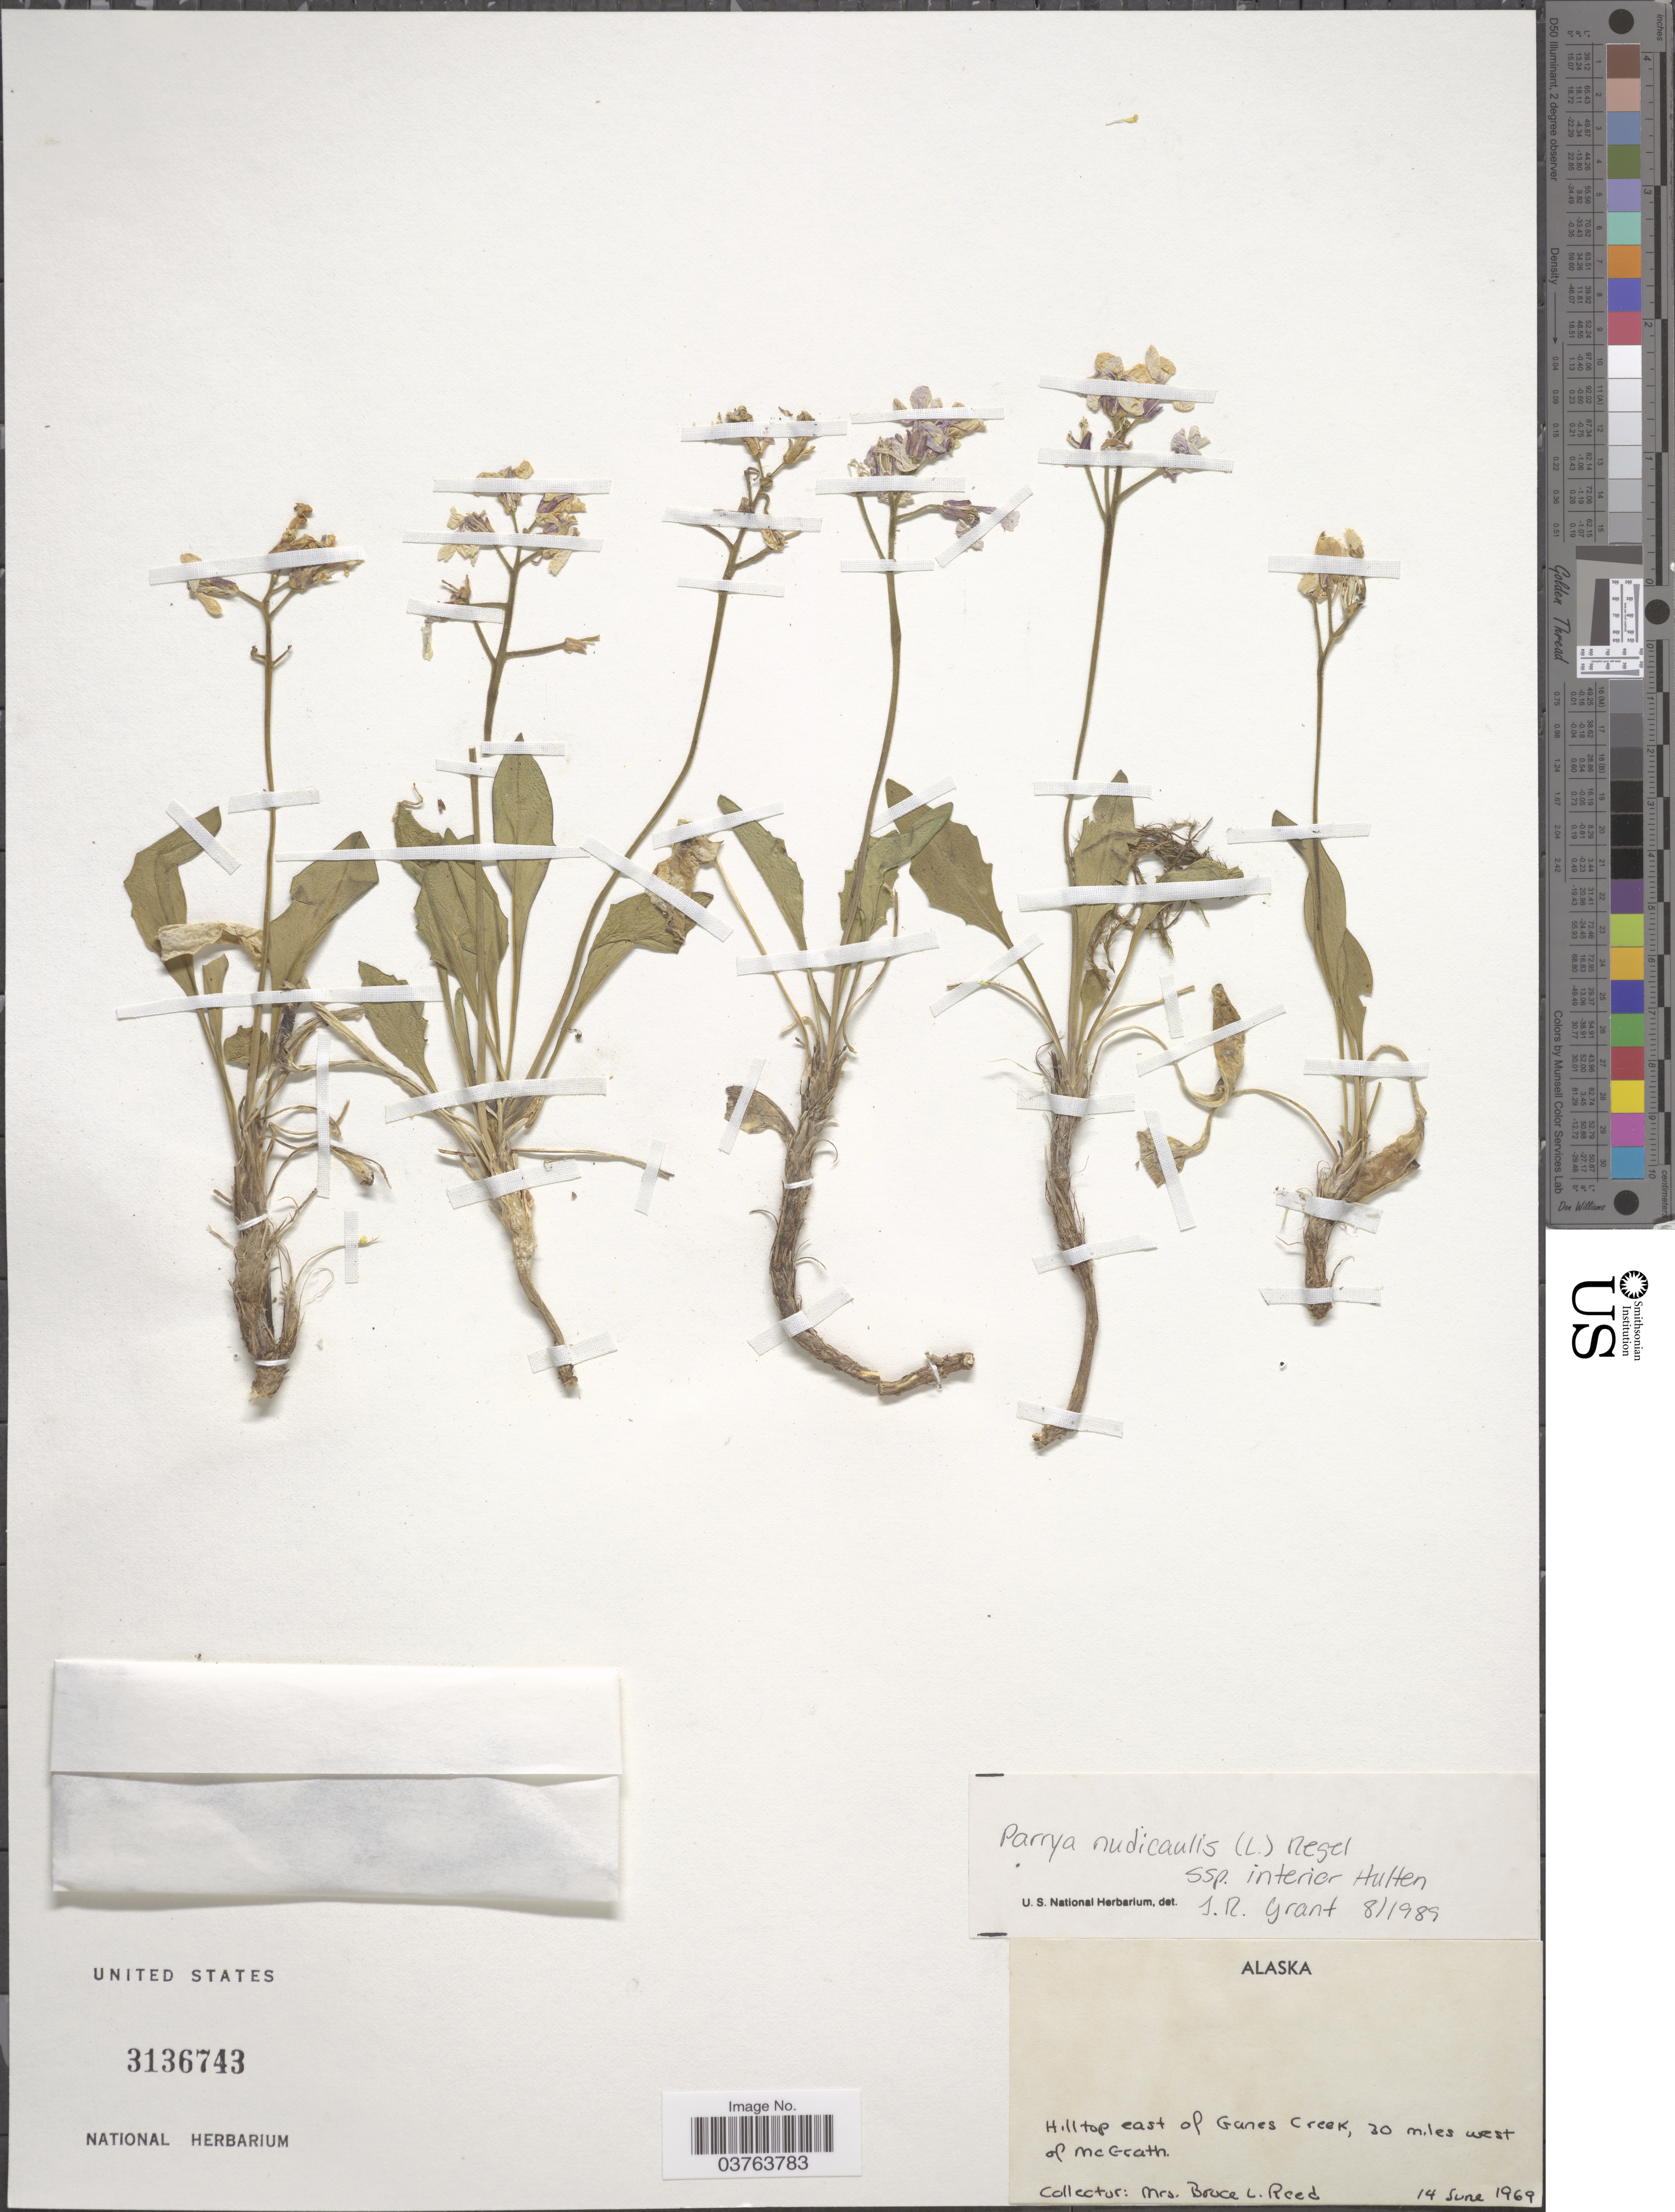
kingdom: Plantae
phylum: Tracheophyta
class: Magnoliopsida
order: Brassicales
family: Brassicaceae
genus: Parrya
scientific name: Parrya nudicaulis subsp. interior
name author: Hultén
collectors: B. Reed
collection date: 1969-06-14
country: United States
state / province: Alaska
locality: Hilltop east of Ganes Creek, 30 miles west of McGrath.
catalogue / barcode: US 3136743